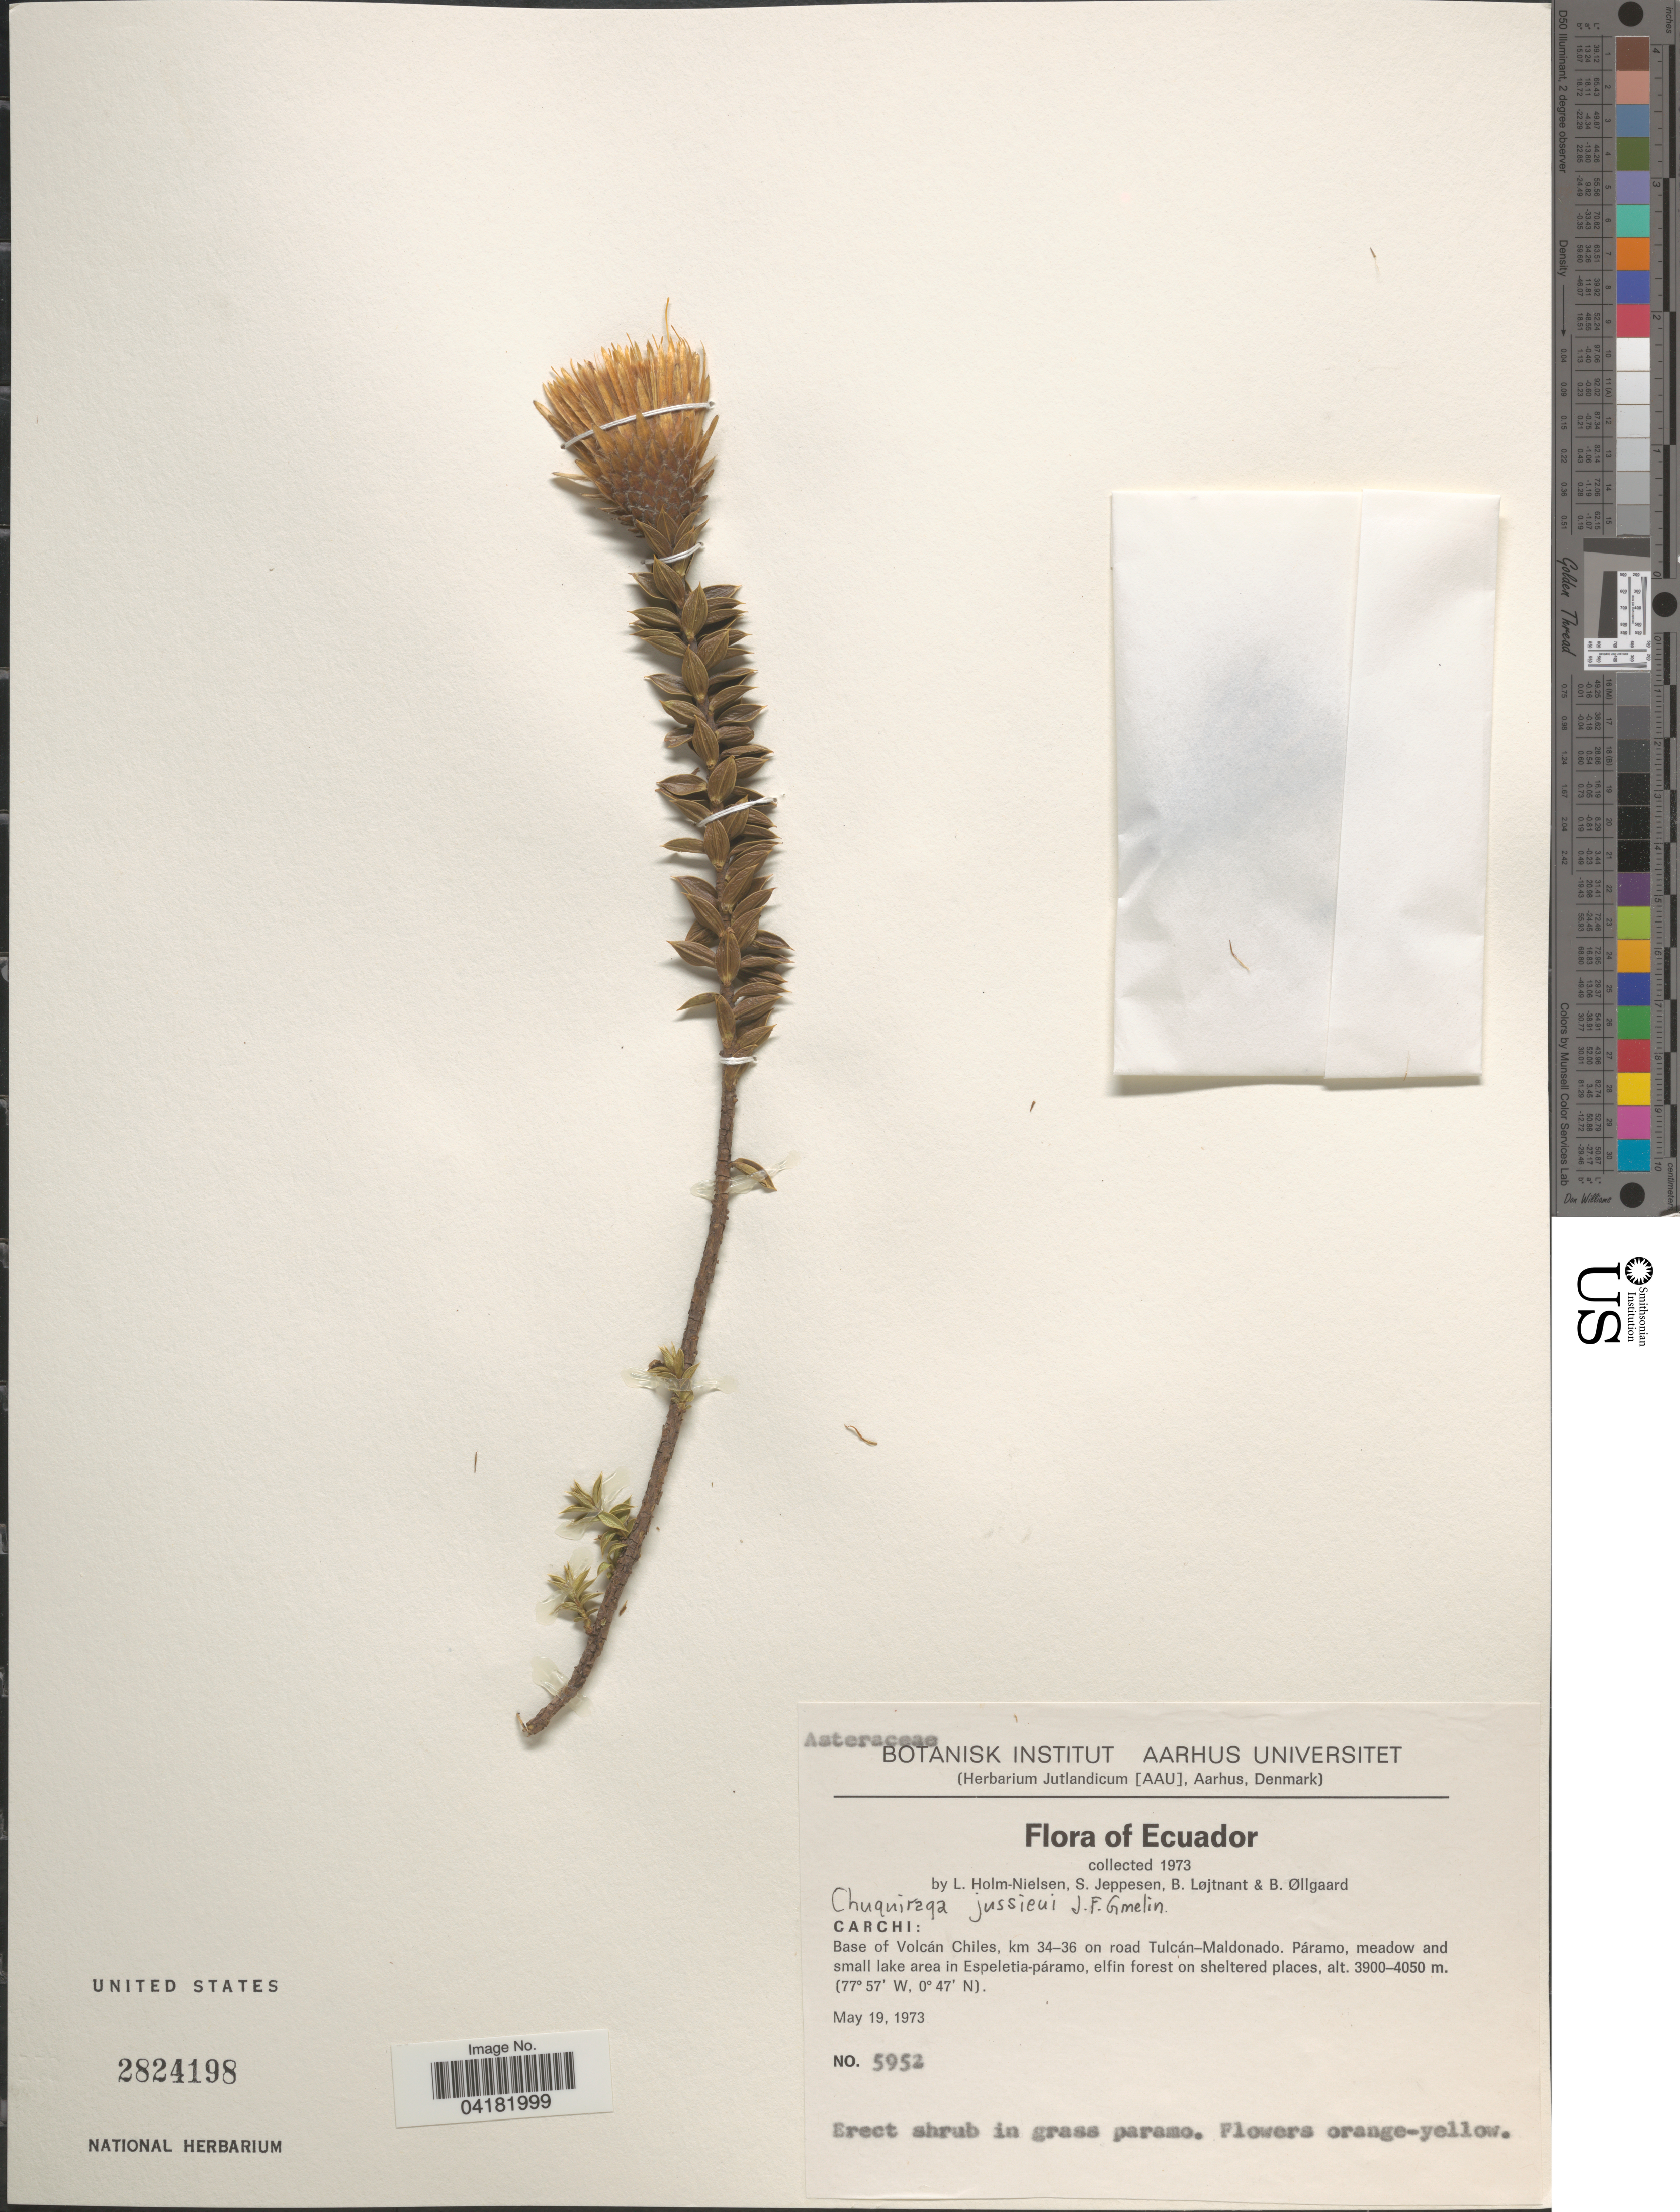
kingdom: Plantae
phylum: Tracheophyta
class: Magnoliopsida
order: Asterales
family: Asteraceae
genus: Chuquiraga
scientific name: Chuquiraga jussieui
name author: J.F. Gmel.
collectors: L. Holm-Nielsen, S. Jeppesen, B. Löjtnant & B. Øllgaard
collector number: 5952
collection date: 1973-05-19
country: Ecuador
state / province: Carchi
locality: Base of Volcán Chiles, km 34-36 on road Tulcán-Maldonado.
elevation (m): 3900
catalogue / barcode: US 2824198